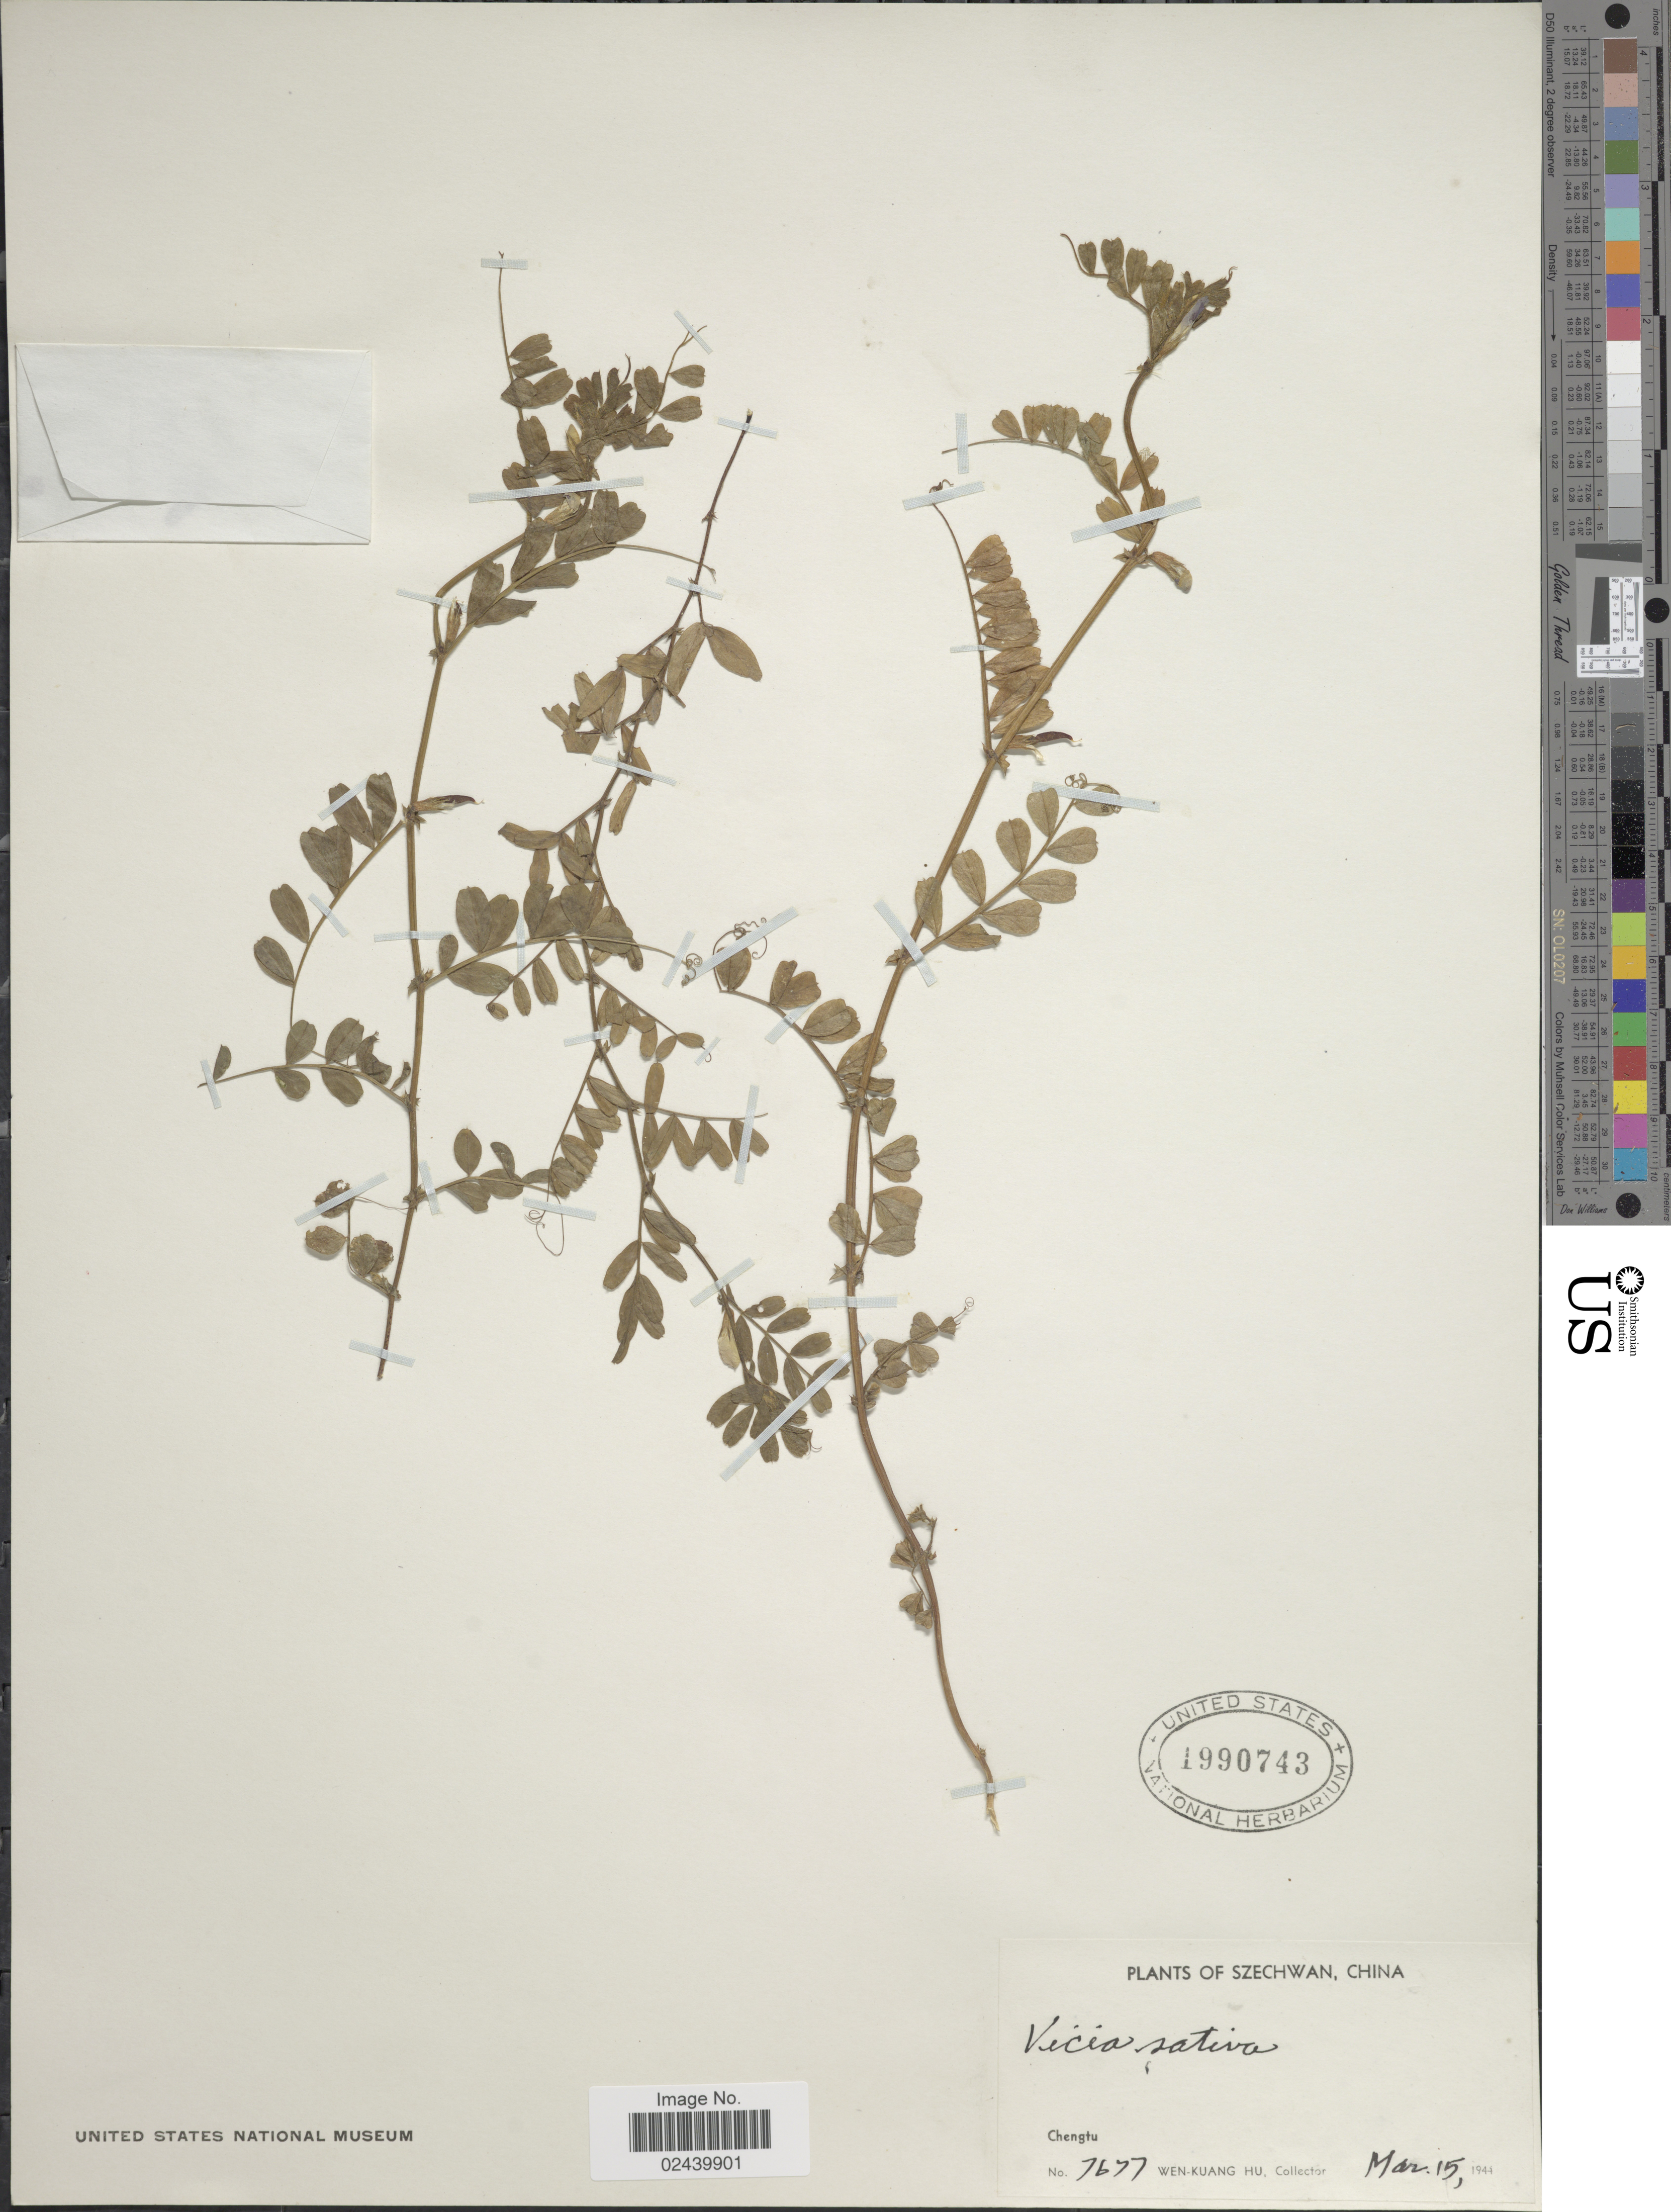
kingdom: Plantae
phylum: Tracheophyta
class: Magnoliopsida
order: Fabales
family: Fabaceae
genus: Vicia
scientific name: Vicia sativa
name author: L.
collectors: W. K. Hu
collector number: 7677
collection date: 1944-03-15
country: China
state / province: Sichuan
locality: Szechwan. Chengtu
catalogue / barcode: US 1990743